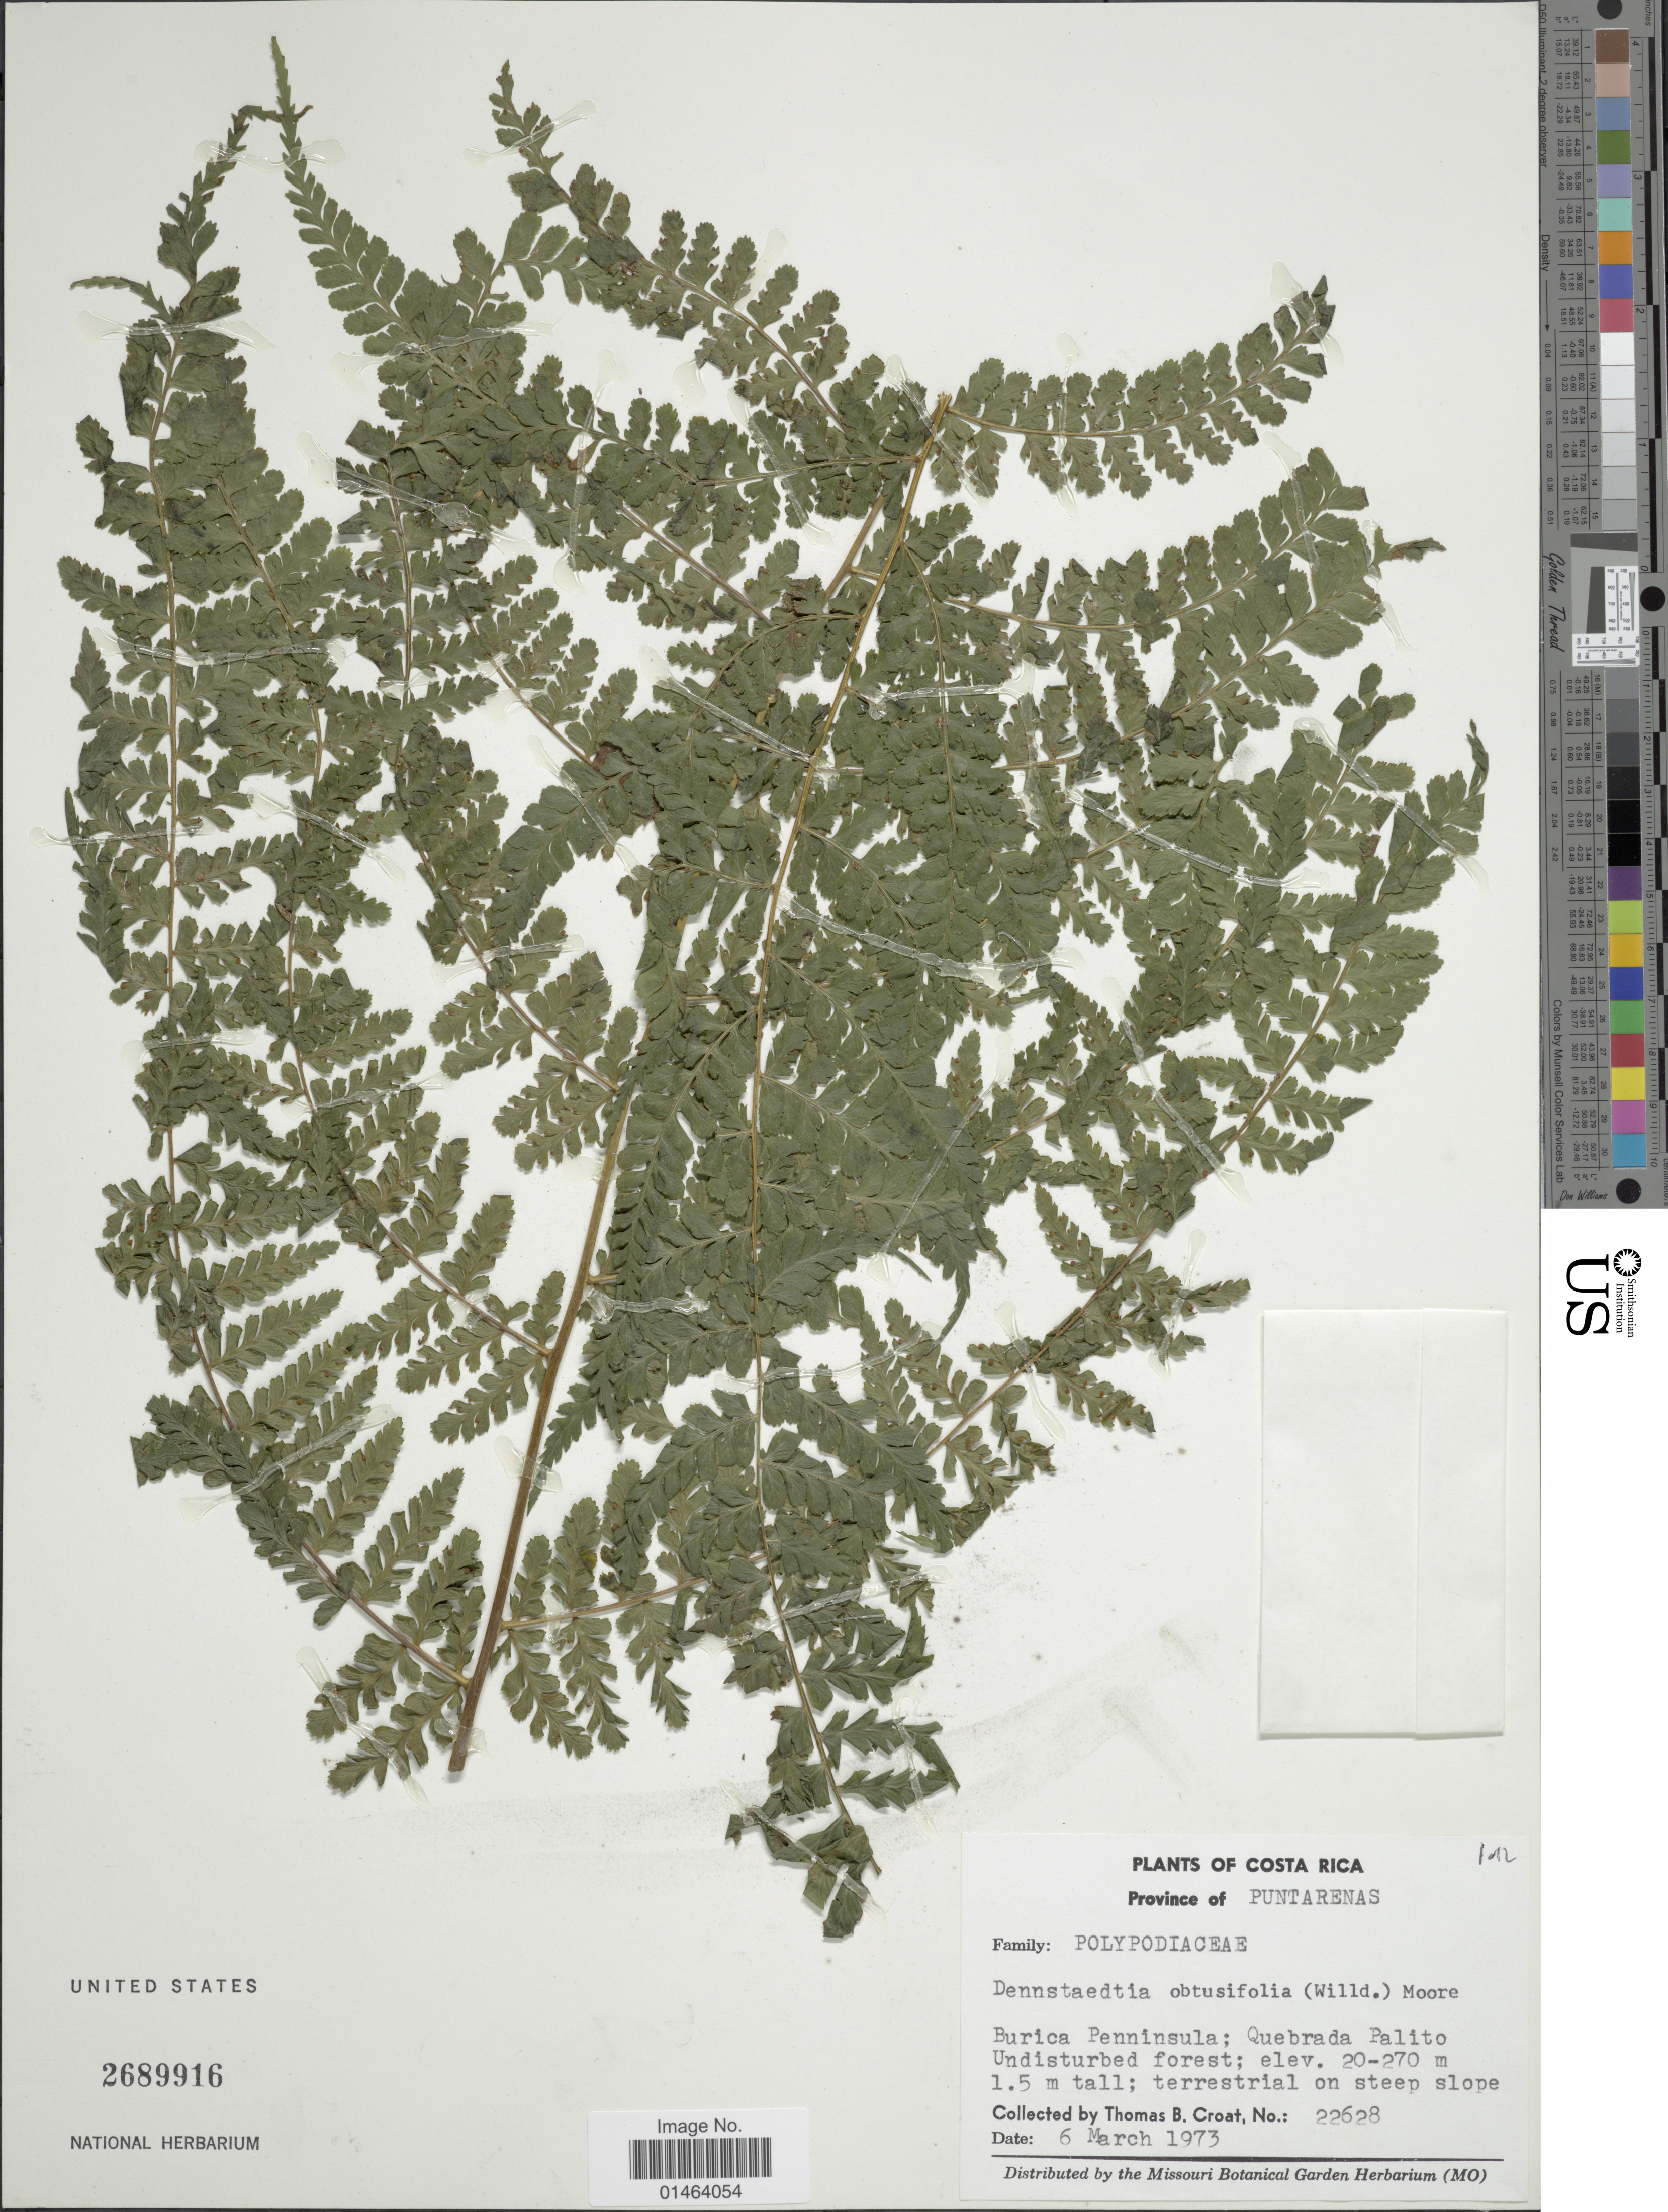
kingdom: Plantae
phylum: Tracheophyta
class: Polypodiopsida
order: Polypodiales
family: Dennstaedtiaceae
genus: Dennstaedtia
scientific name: Dennstaedtia dissecta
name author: (Sw.) T. Moore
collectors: T. B. Croat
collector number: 22628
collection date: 1973-03-06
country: Costa Rica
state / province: Puntarenas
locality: Costa Rica, Burica Penninsula; Quebrada Palito Undisturbed forest.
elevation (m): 20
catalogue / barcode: US 2689917